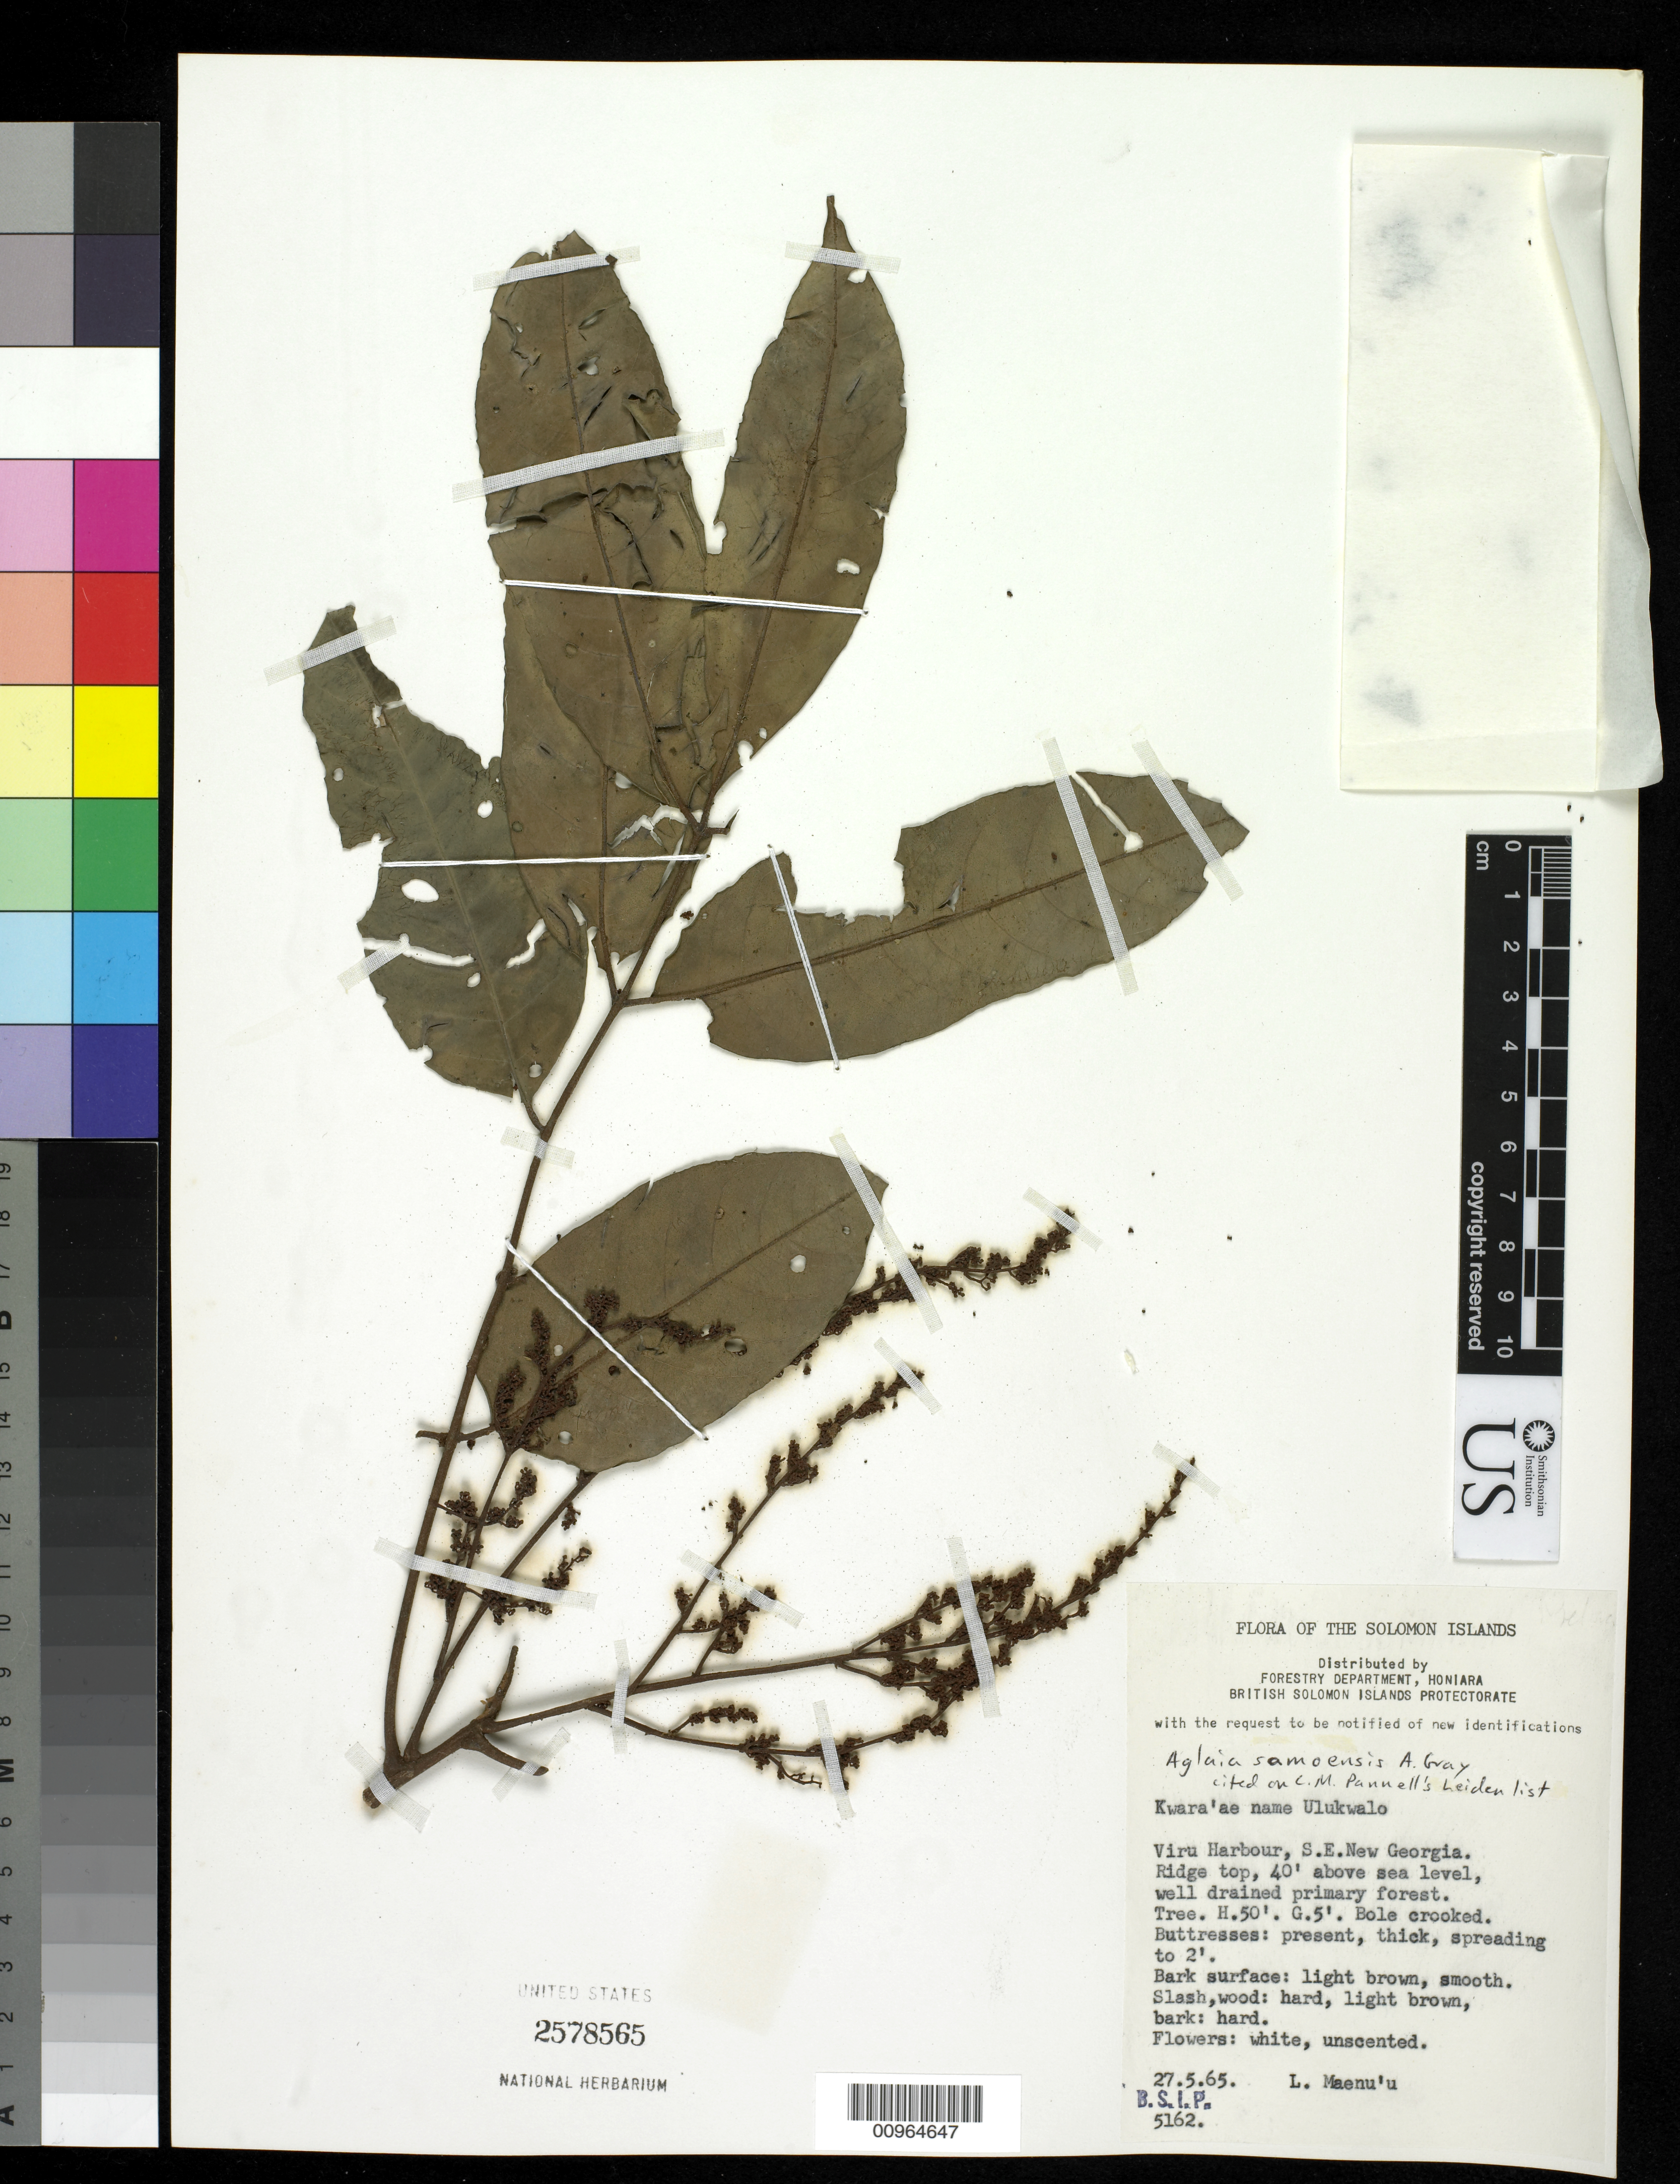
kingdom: Plantae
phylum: Tracheophyta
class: Magnoliopsida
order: Sapindales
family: Meliaceae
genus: Aglaia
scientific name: Aglaia samoensis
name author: A. Gray in Wilkes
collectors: L. Maenu'u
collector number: BSIP 5162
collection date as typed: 27 May 1965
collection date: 1965-05-27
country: Solomon Islands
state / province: Western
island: New Georgia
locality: Viru Harbour, SE New Georgia. Ridge top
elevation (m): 12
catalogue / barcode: US 2578565